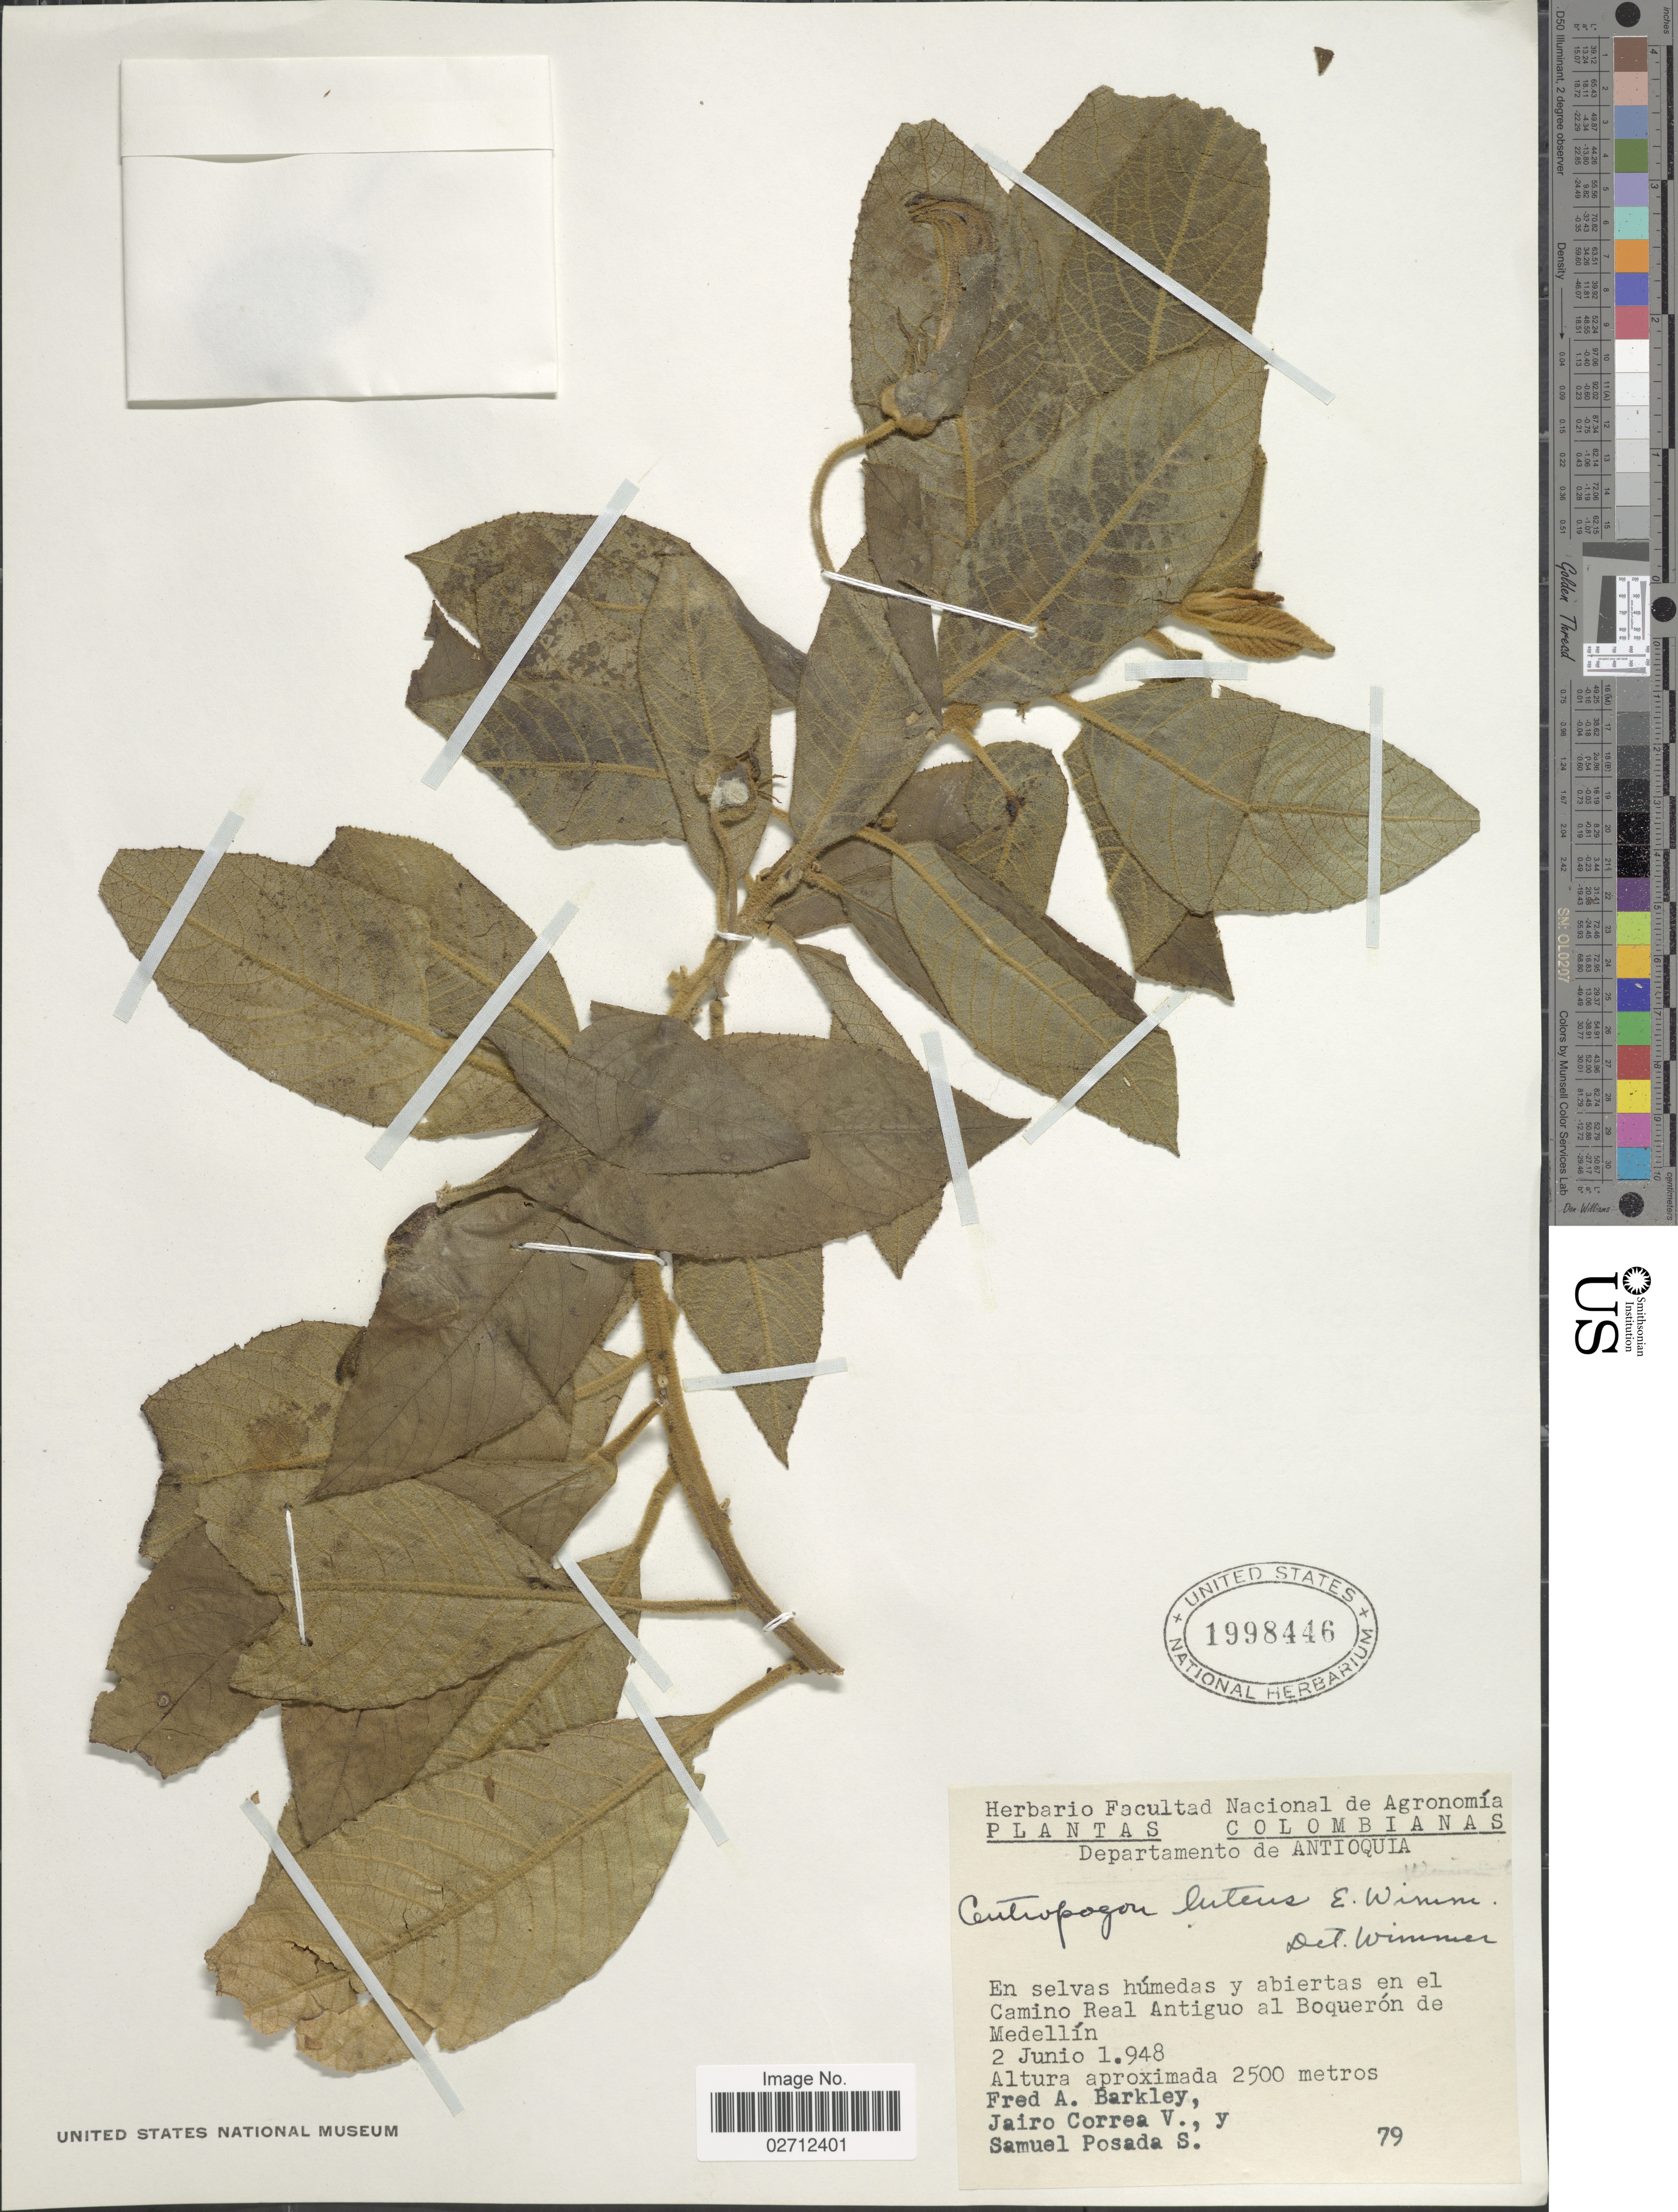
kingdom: Plantae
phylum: Tracheophyta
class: Magnoliopsida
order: Asterales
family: Campanulaceae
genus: Centropogon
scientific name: Centropogon luteus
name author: E. Wimm.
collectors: F. A. Barkley, J. Correa V. & S. Posada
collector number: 79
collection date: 1948-06-02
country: Colombia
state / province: Antioquia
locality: Departamento de Antioquia, El selvas húmedas y abiertas en el Camino Real Antiguo al Boquerón de Medllín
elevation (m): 2500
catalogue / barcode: US 1998446